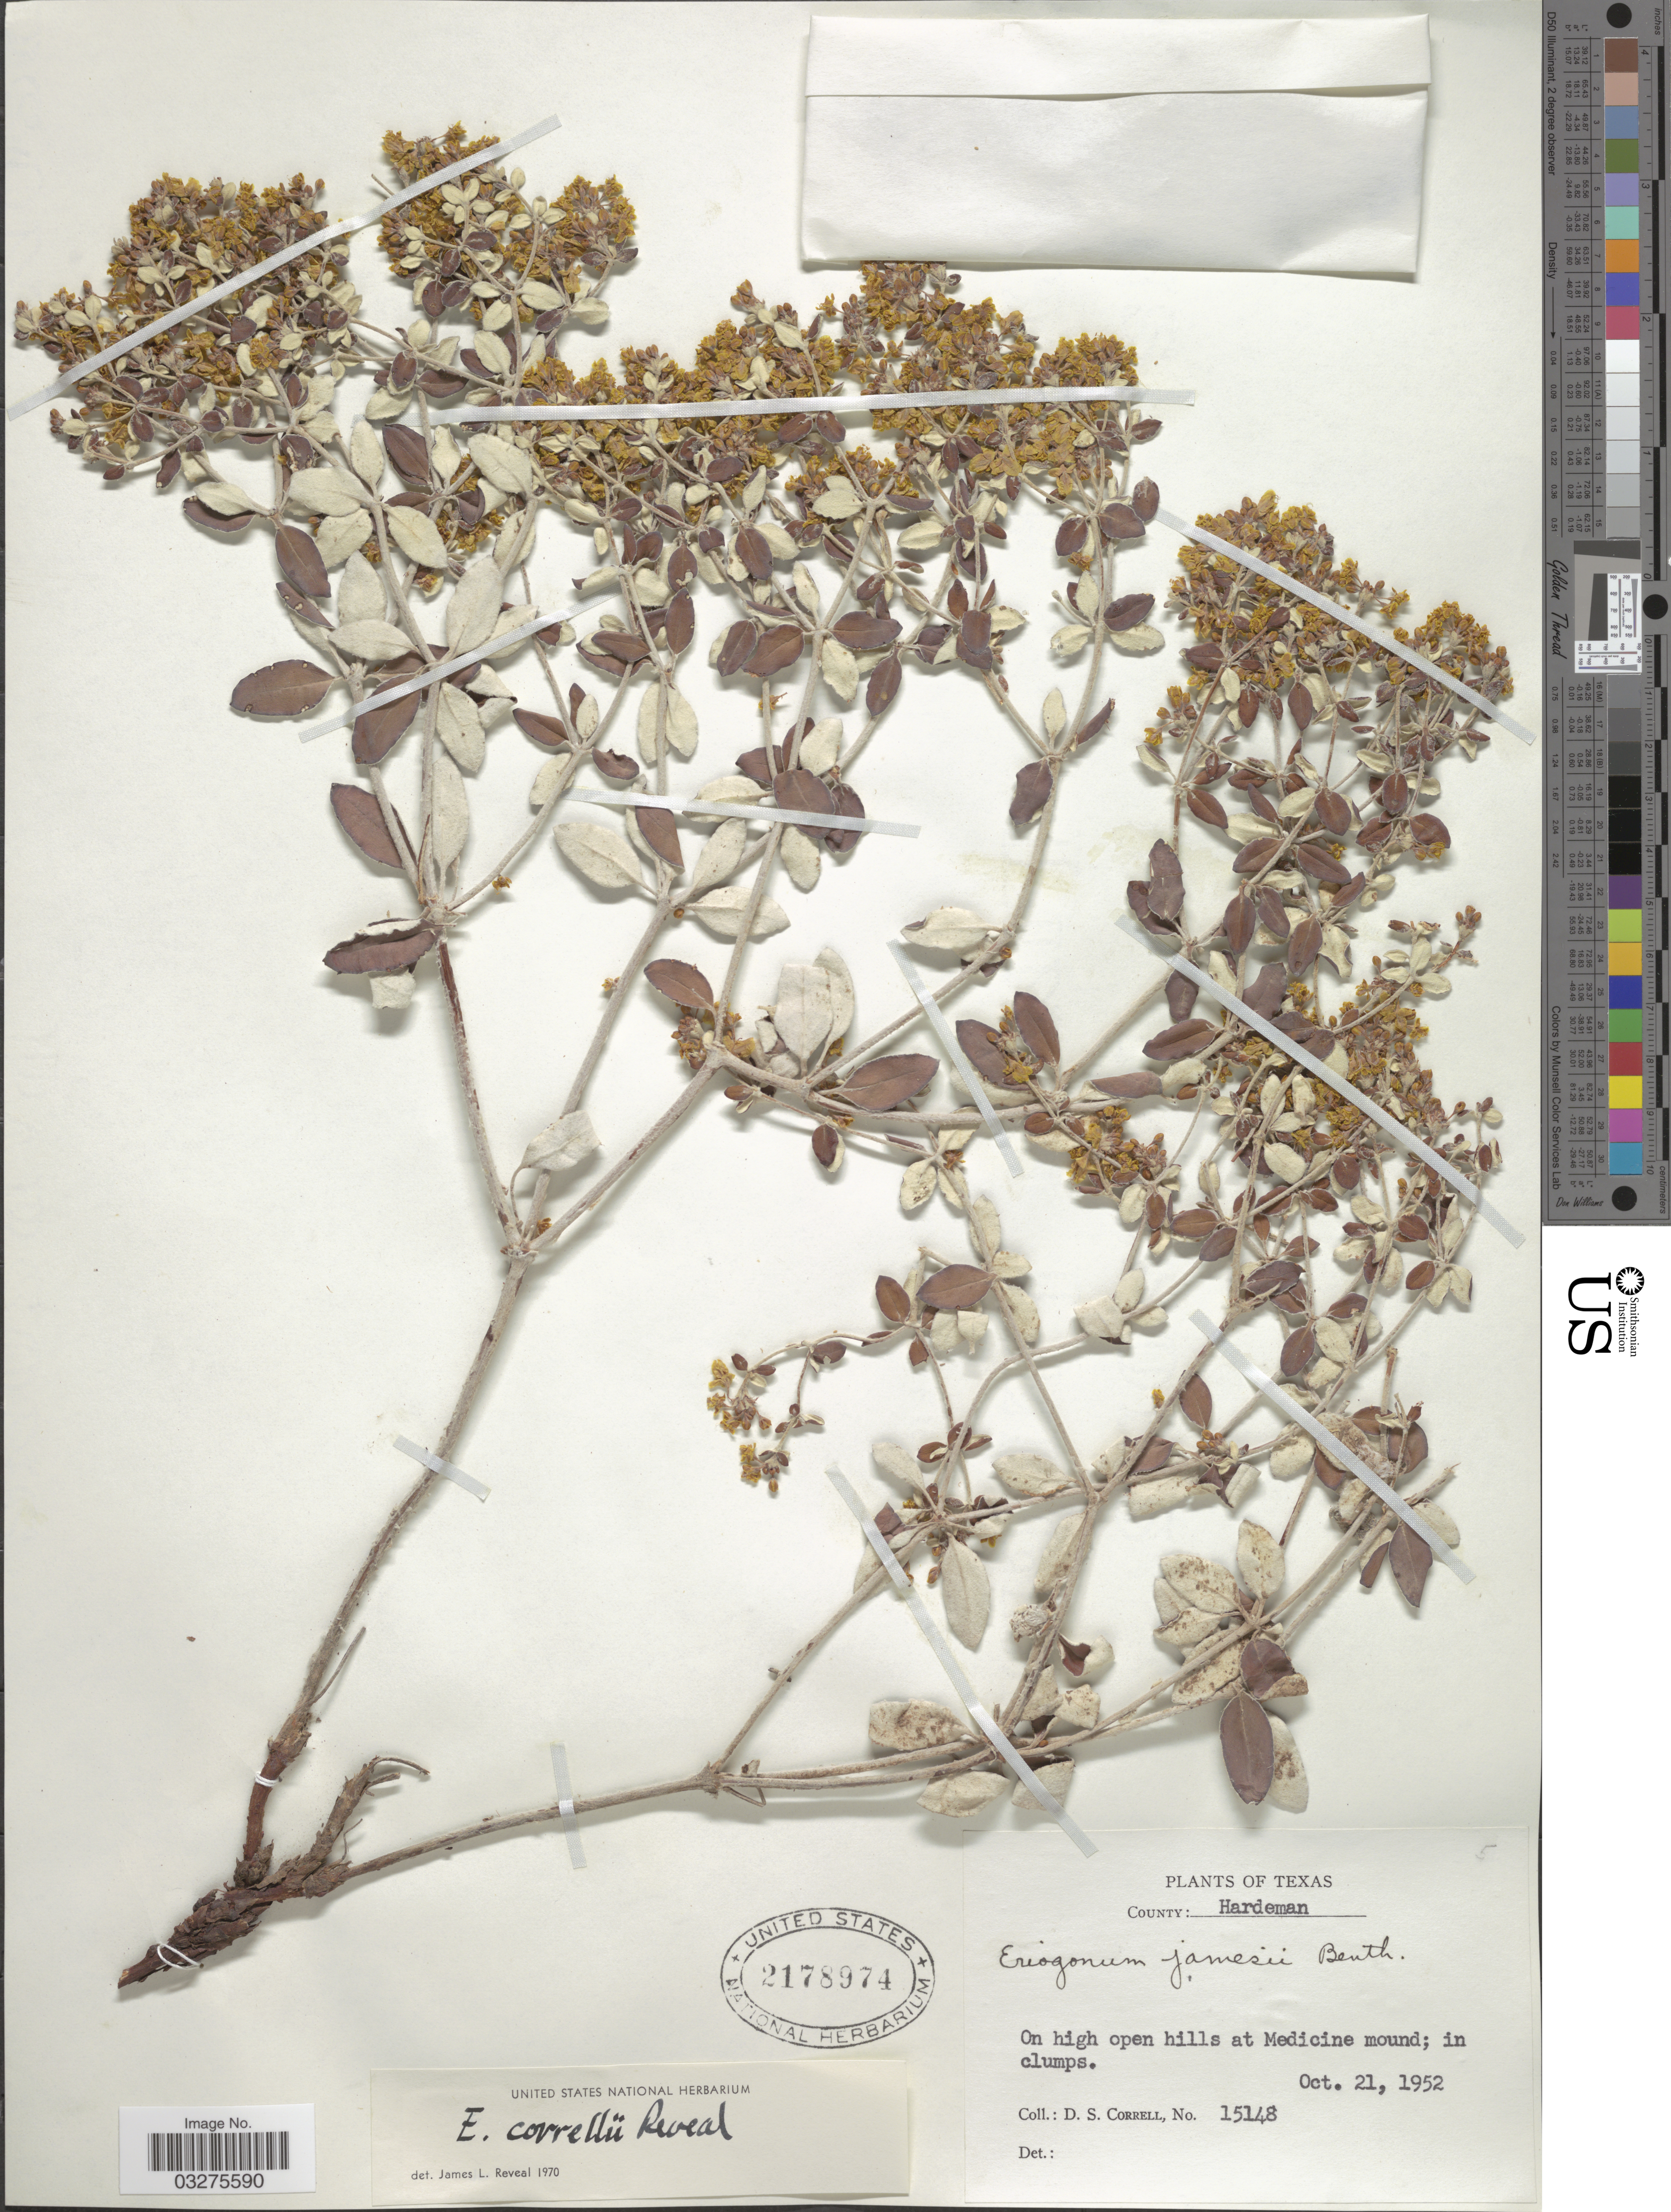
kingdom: Plantae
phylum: Tracheophyta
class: Magnoliopsida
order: Caryophyllales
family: Polygonaceae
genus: Eriogonum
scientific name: Eriogonum correllii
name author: Reveal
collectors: D. S. Correll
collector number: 15148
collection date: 1952-10-21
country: United States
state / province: Texas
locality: County: Hardeman. On high open hills at Medicine mound.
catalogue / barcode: US 2178974